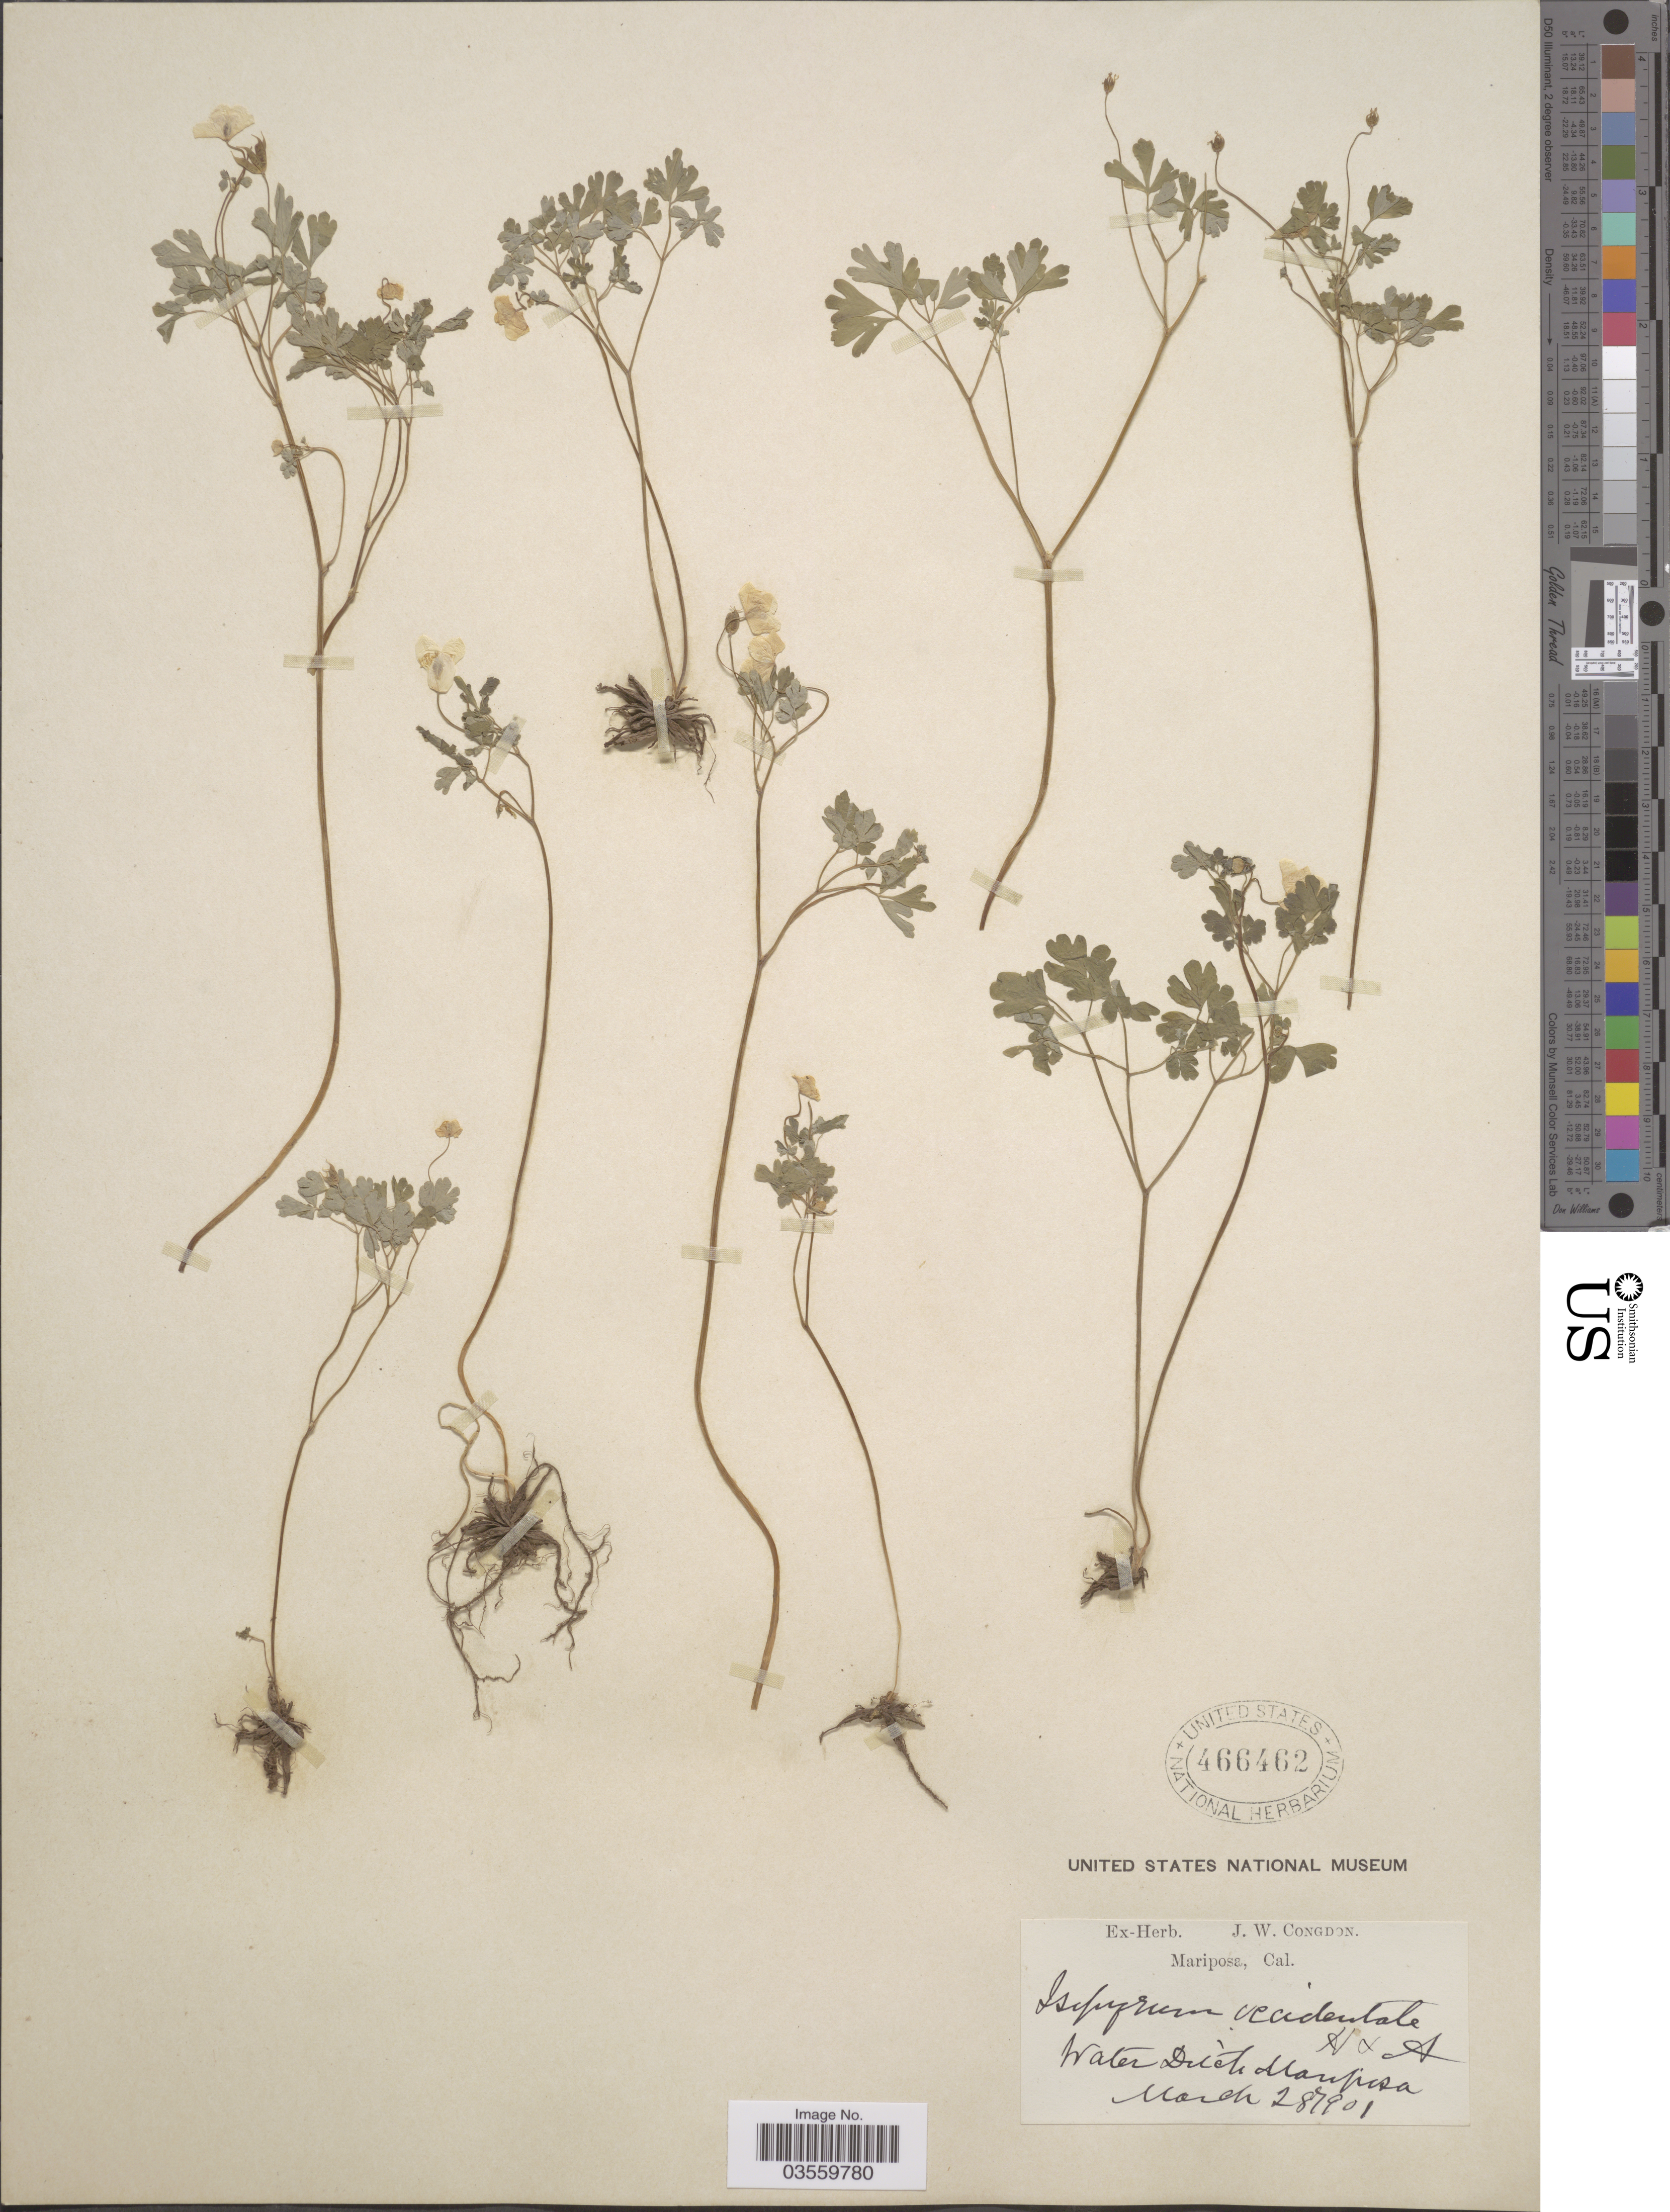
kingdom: Plantae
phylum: Tracheophyta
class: Magnoliopsida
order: Ranunculales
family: Ranunculaceae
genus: Enemion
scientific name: Enemion occidentale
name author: (Hook. & Arn.) J.R. Drumm. & Hutch.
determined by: Strong, Mark T., (BOT), Smithsonian Institution - National Museum of Natural History (UNITED STATES)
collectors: ex herb. J. W. Congdon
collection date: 1901-03-28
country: United States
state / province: California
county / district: Mariposa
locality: Water Ditch, Mariposa.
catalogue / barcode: US 466462